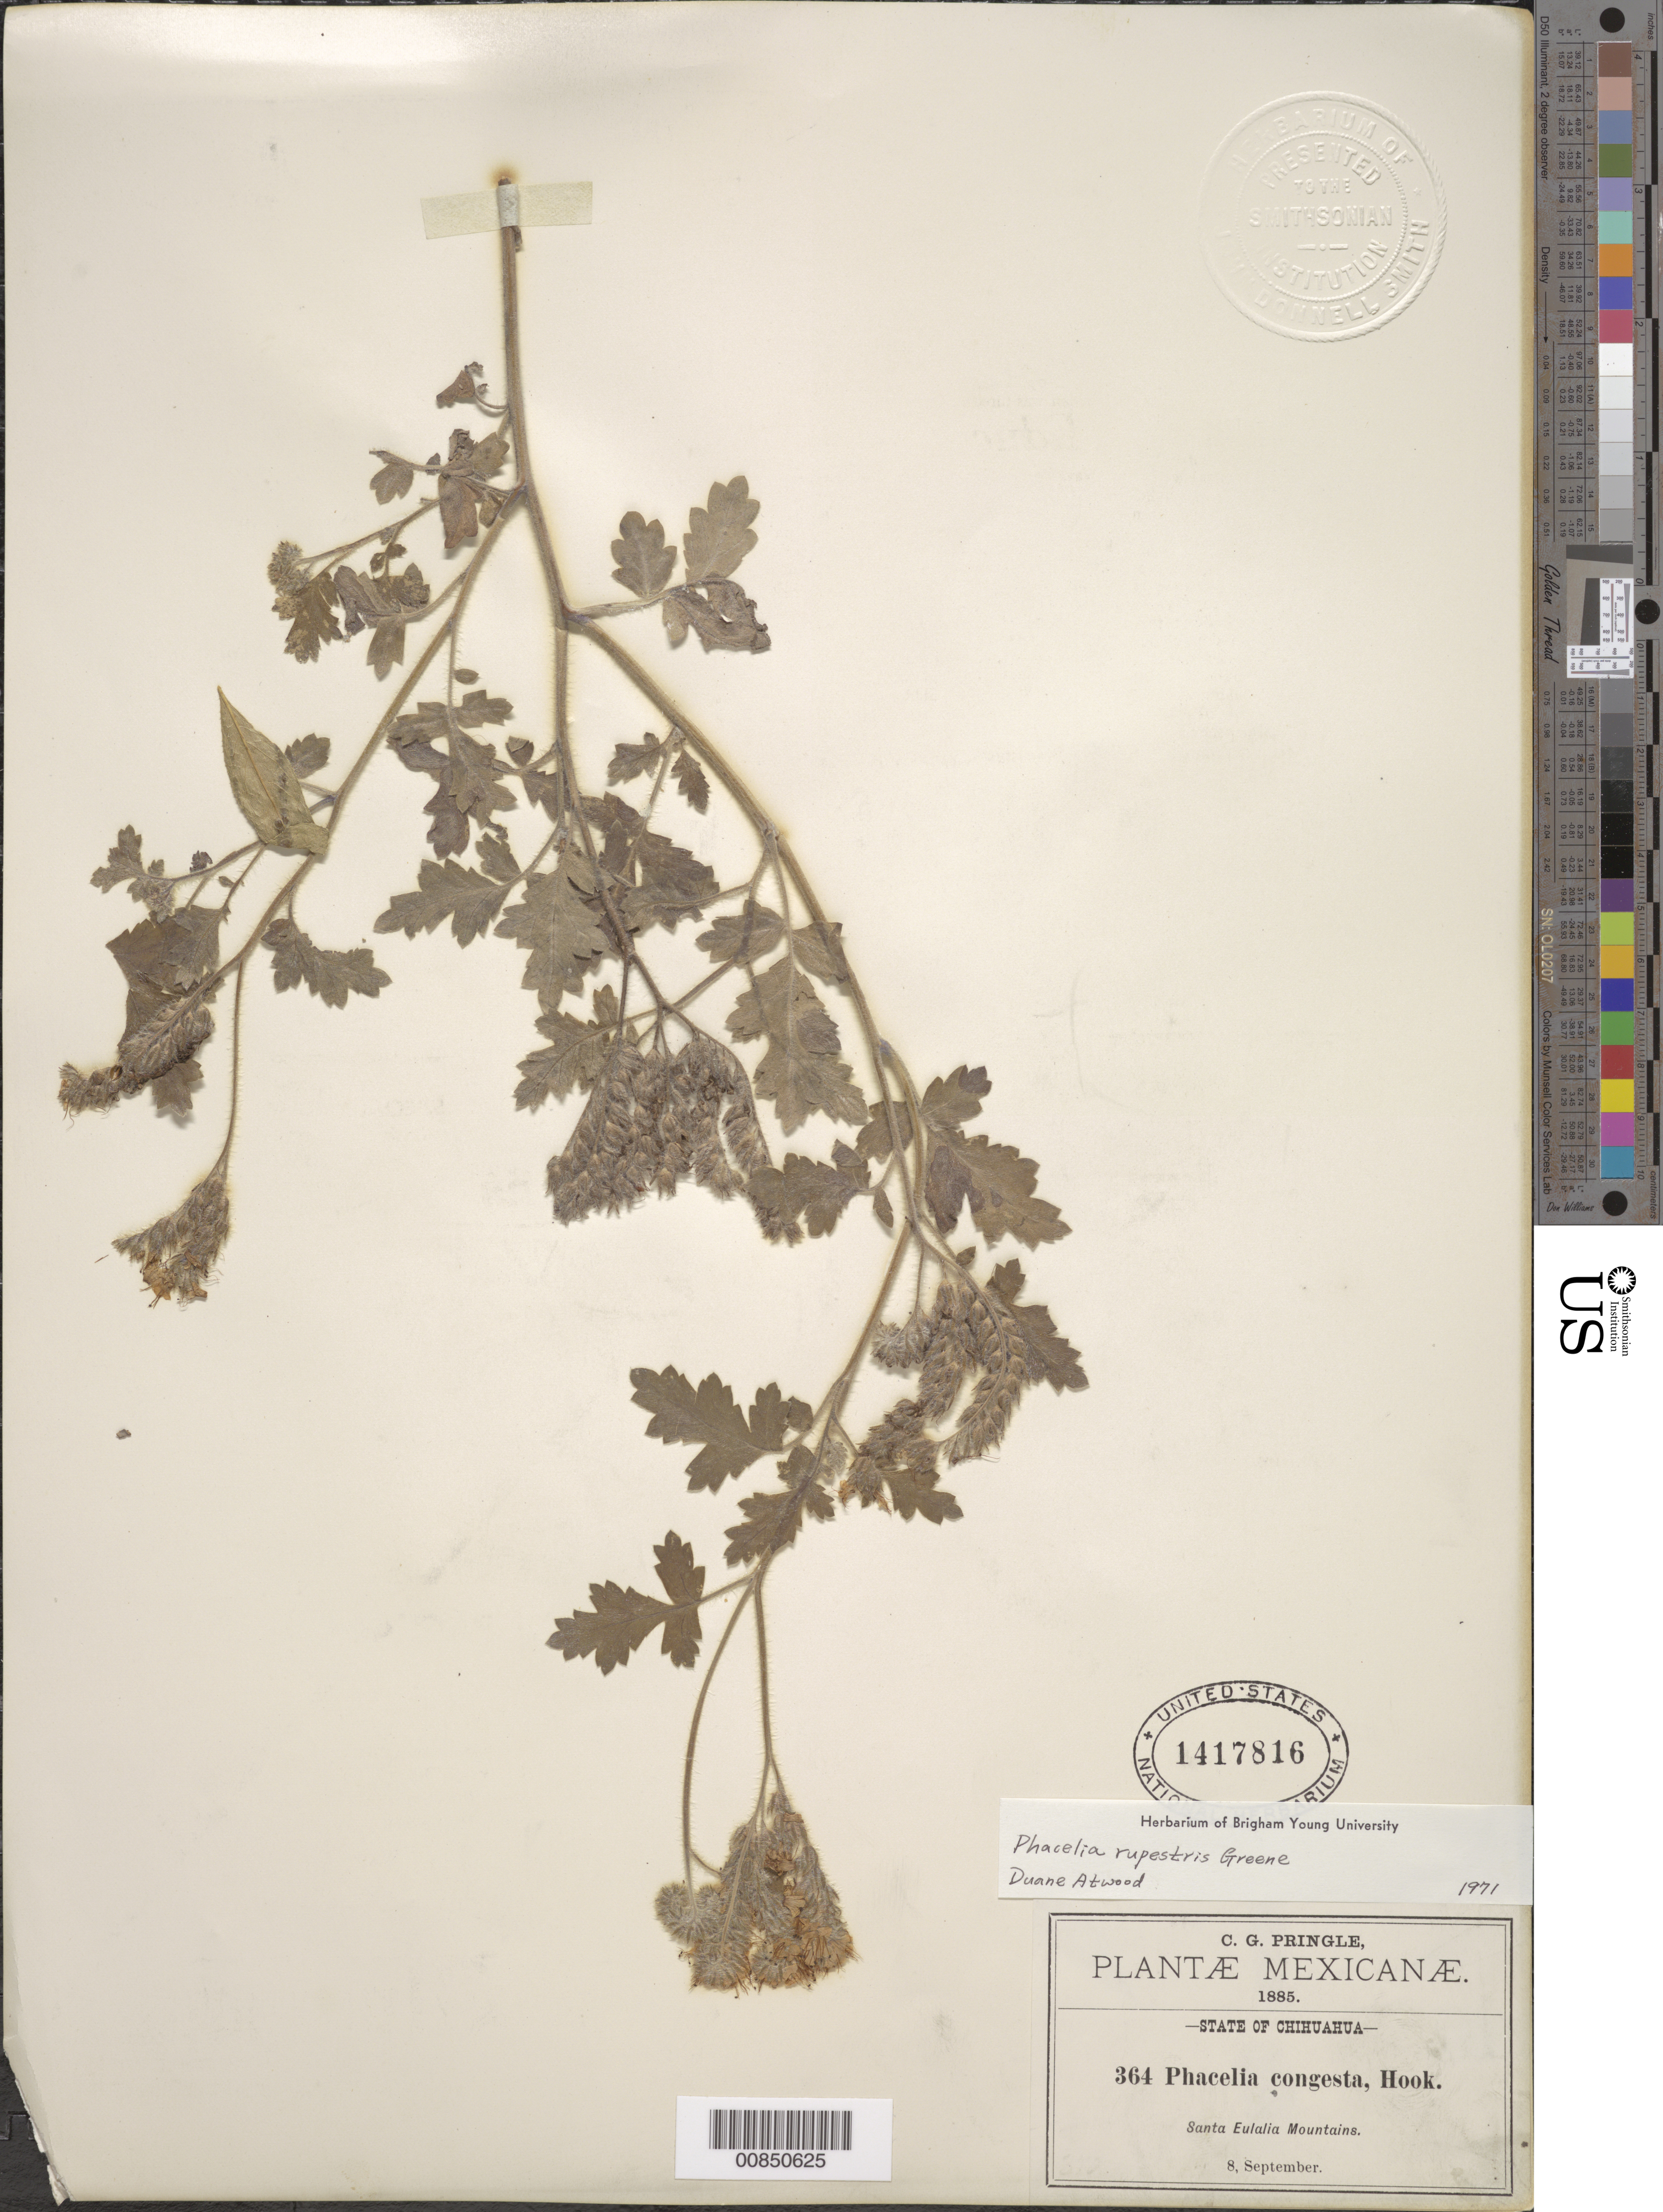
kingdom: Plantae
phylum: Tracheophyta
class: Magnoliopsida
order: Boraginales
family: Hydrophyllaceae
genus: Phacelia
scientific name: Phacelia rupestris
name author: Greene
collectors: C. G. Pringle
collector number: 364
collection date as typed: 08 Sep 1885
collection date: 1885-09-08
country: Mexico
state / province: Chihuahua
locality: Santa Eulalia Mountains, Chihuahua.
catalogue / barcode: US 1417816